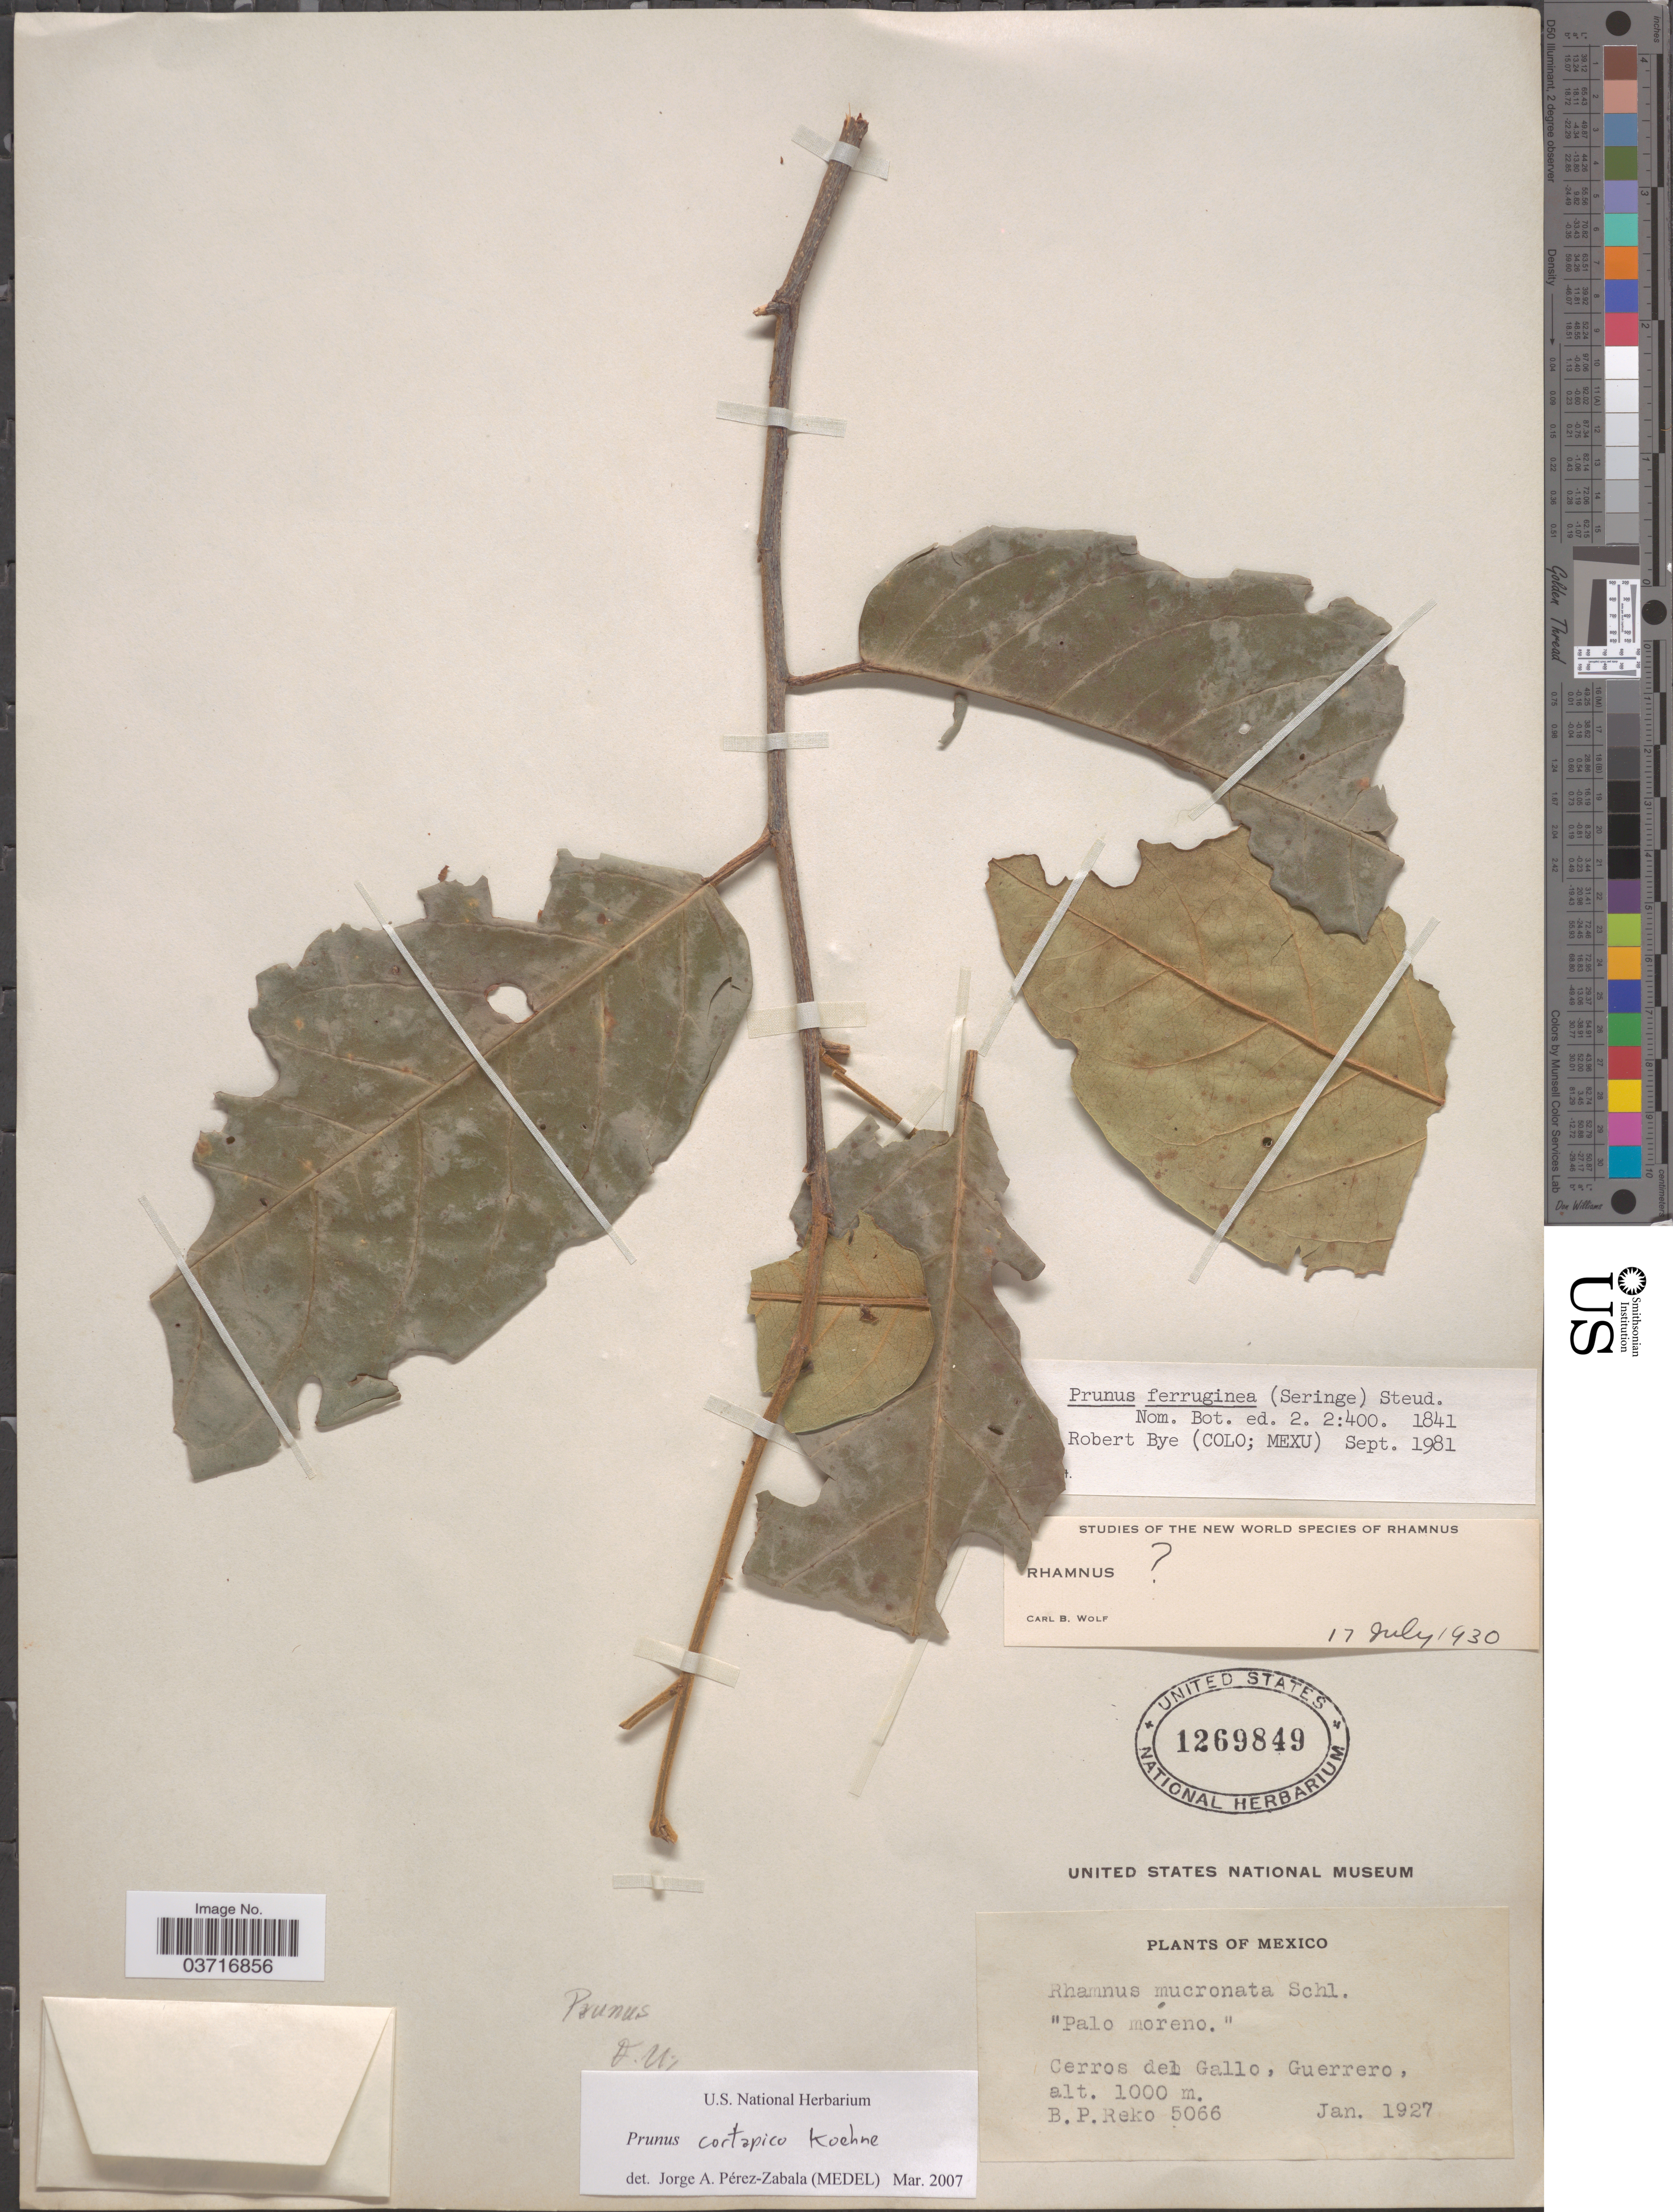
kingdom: Plantae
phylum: Tracheophyta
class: Magnoliopsida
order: Rosales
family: Rosaceae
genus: Prunus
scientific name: Prunus cortapico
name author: Kerber ex Koehne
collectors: B. P. Reko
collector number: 5066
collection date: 1927-01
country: Mexico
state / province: Guerrero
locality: Cerros del Gallo.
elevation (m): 1000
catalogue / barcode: US 1269849